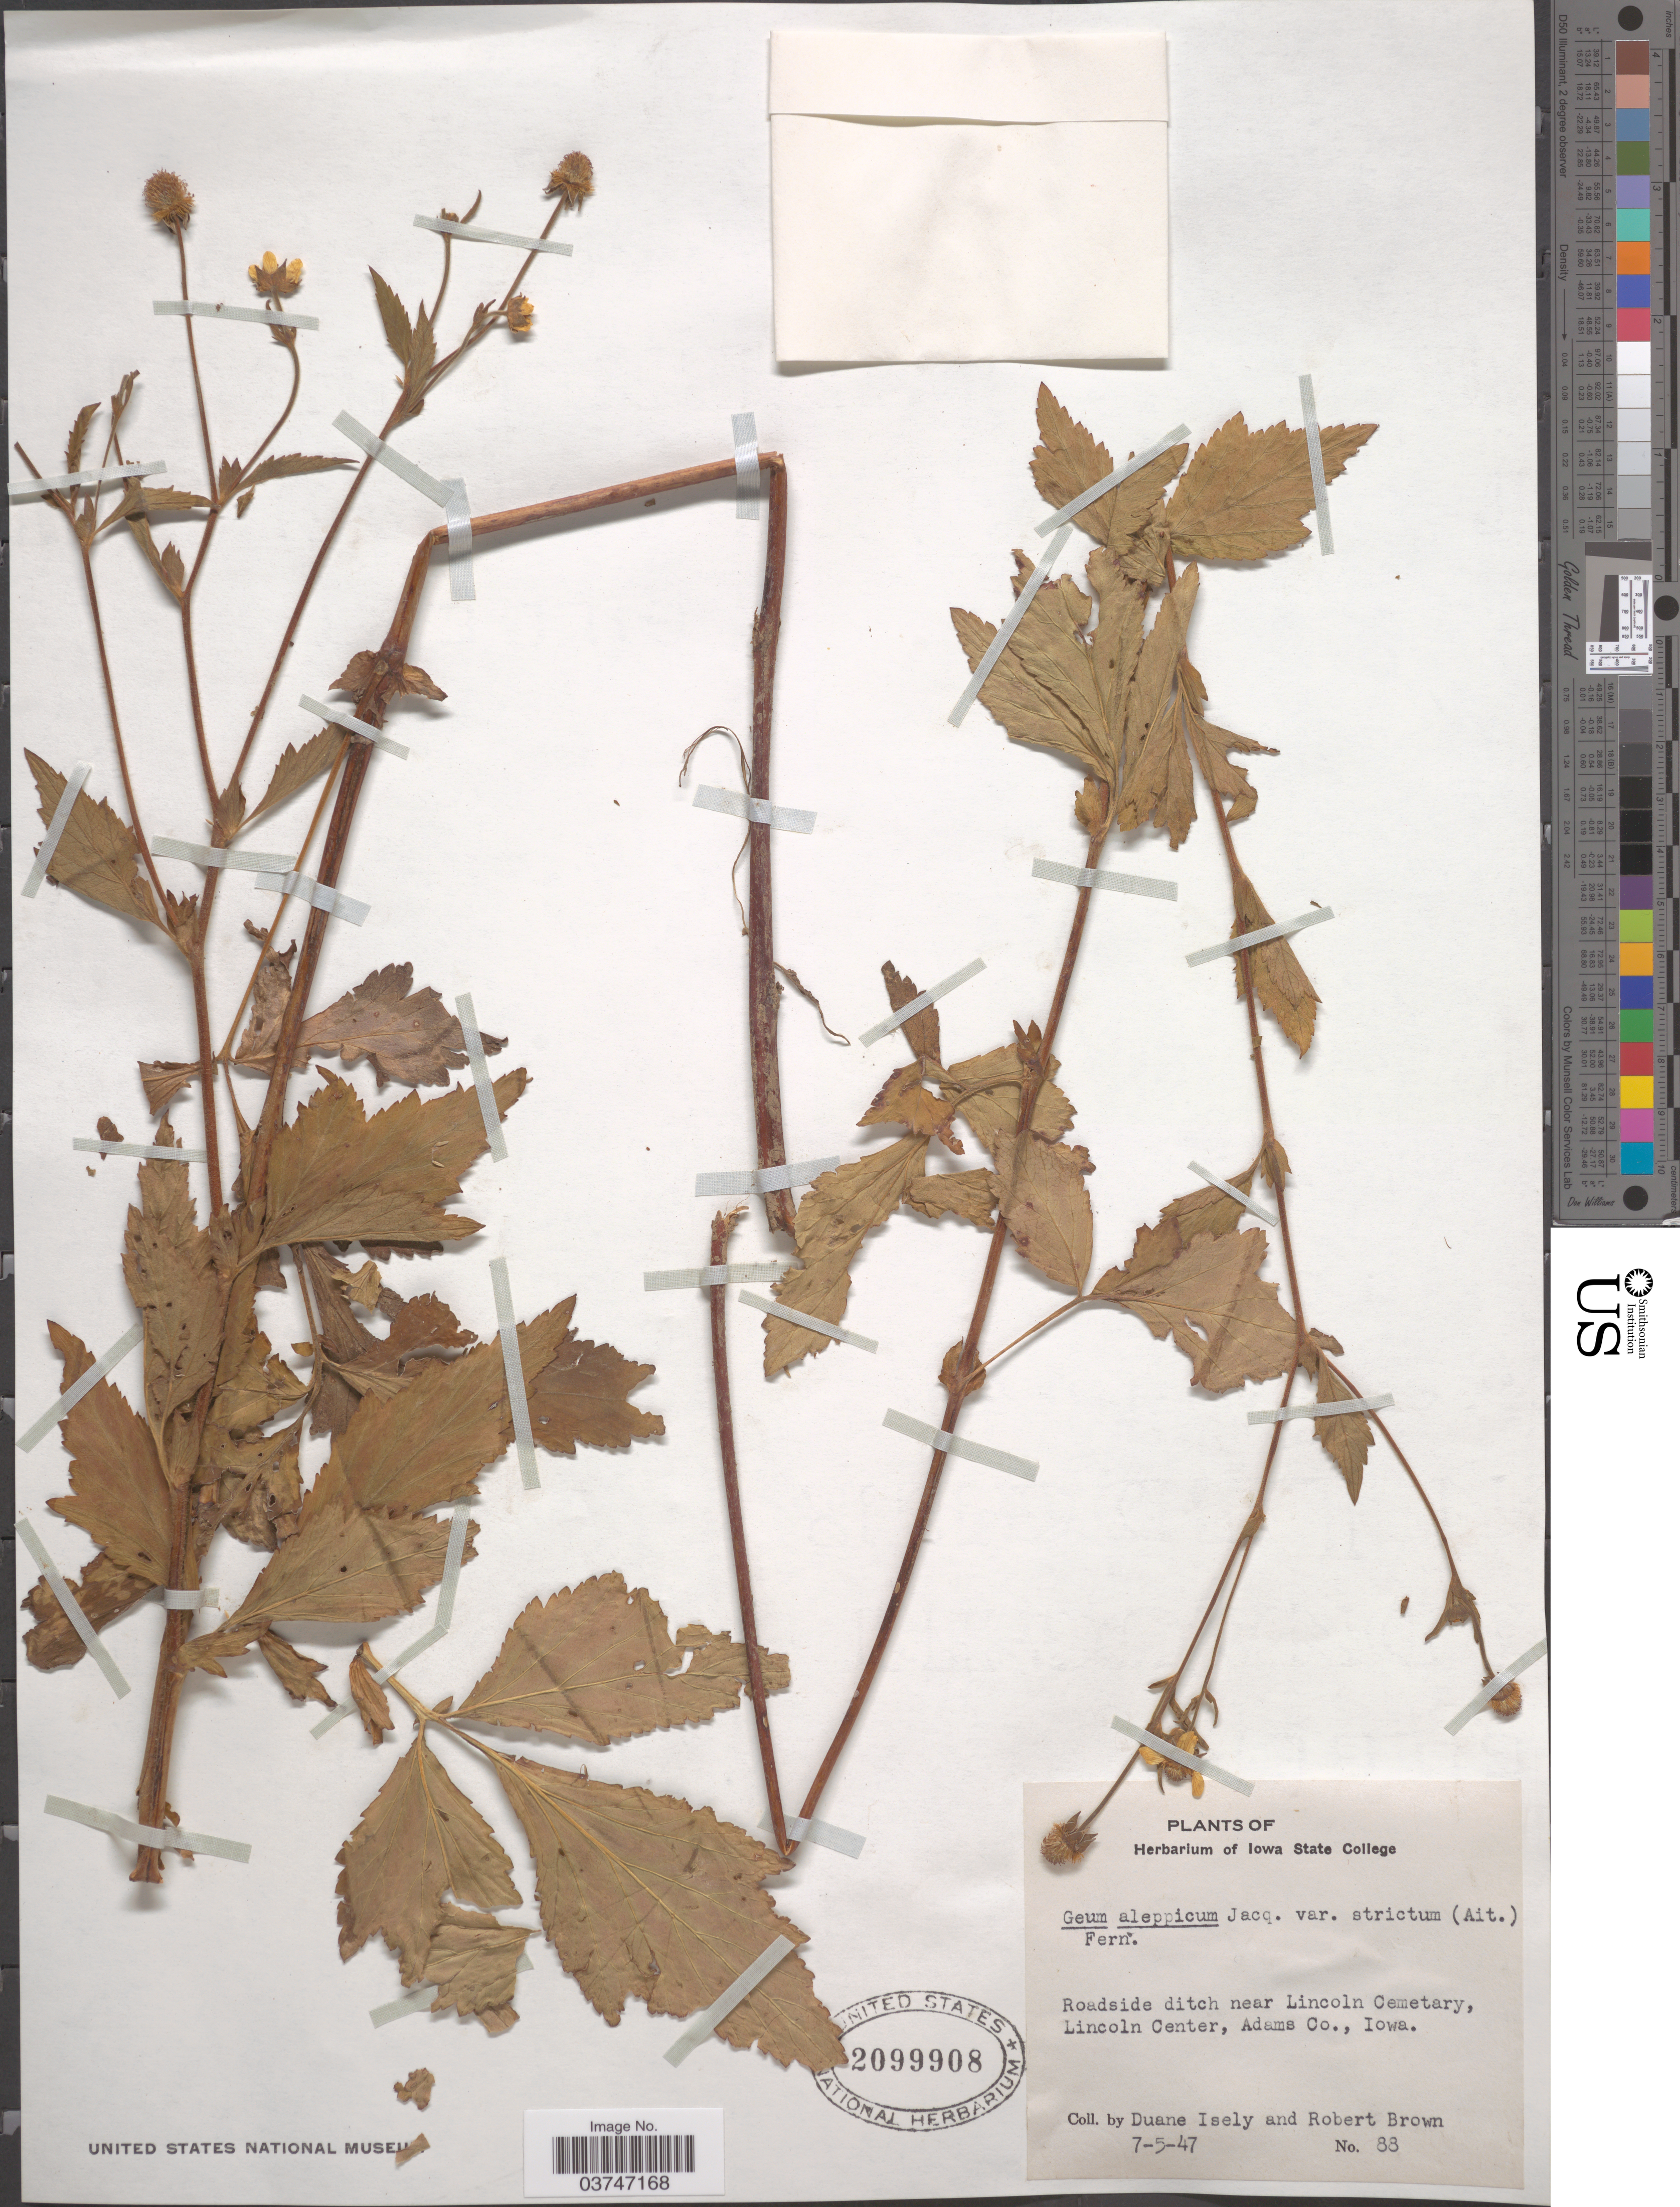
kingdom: Plantae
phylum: Tracheophyta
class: Magnoliopsida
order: Rosales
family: Rosaceae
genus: Geum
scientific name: Geum aleppicum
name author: Jacq.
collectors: D. Isely & W. T. Aiton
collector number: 88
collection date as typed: Transcribed d/m/y: 5/7/47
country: United States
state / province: Iowa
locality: Roadside ditch near Lincoln Cemetary, Lincoln Center, Adams Co.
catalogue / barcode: US 2099908